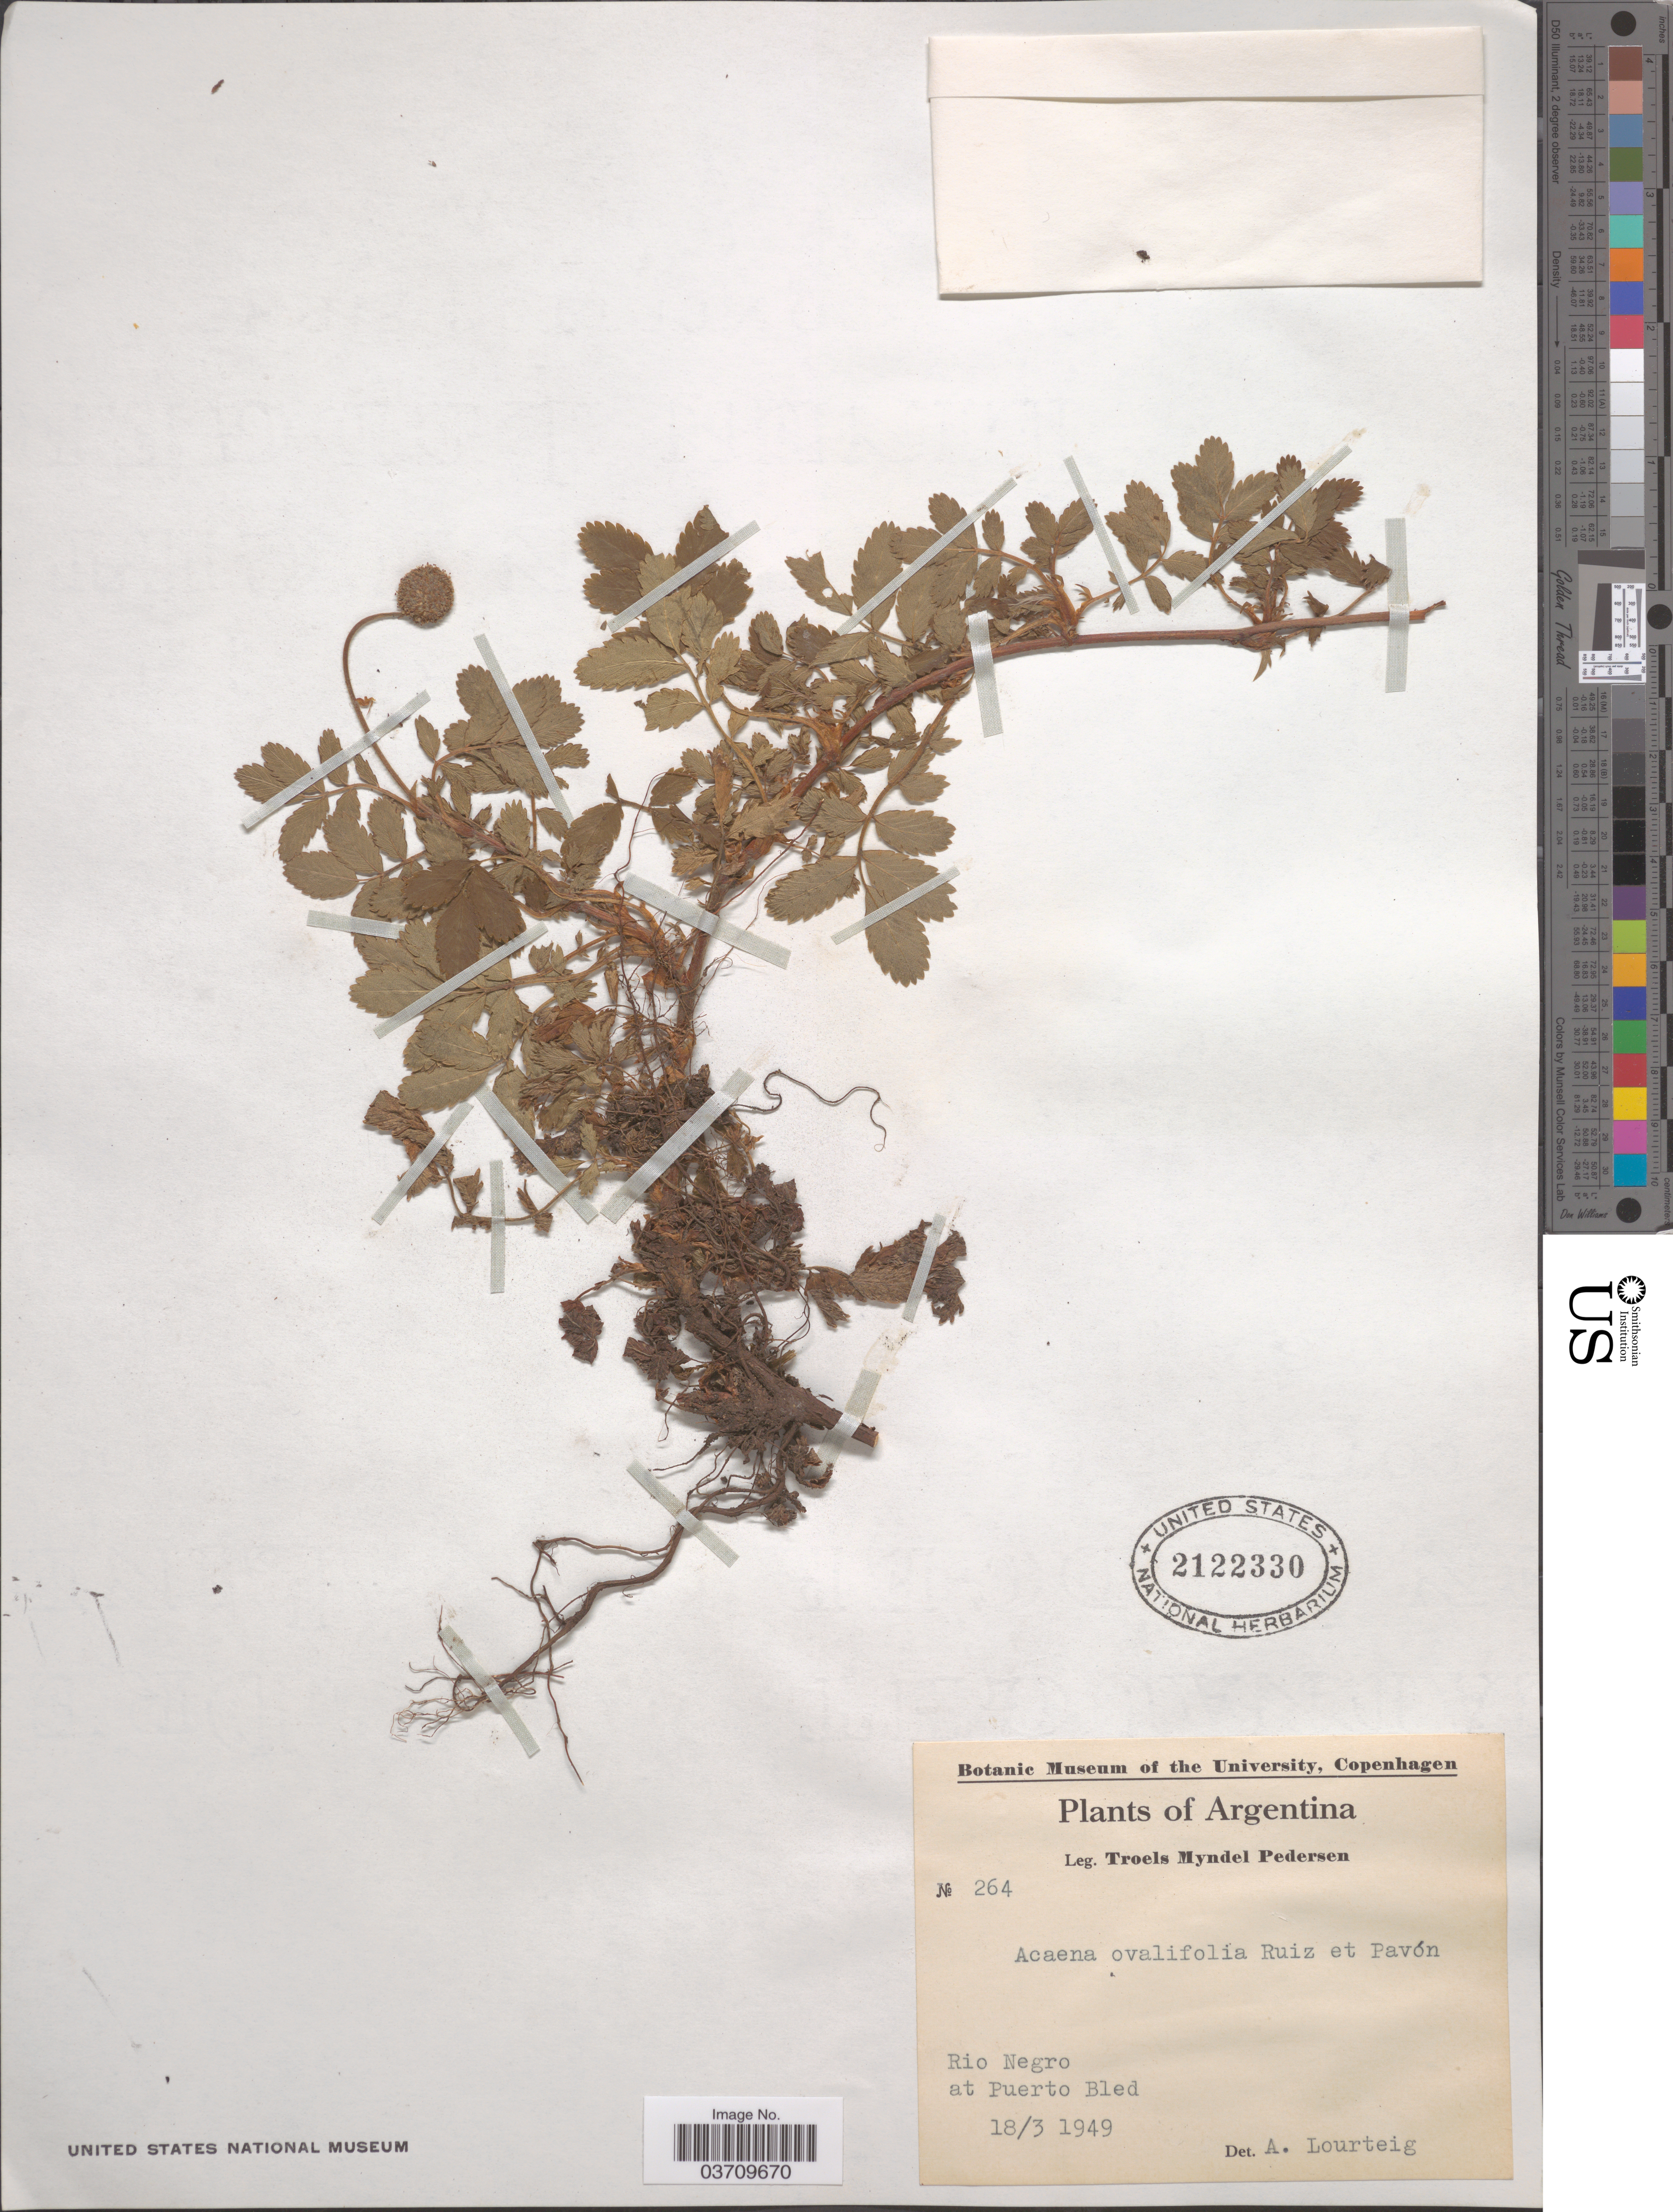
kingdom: Plantae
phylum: Tracheophyta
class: Magnoliopsida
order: Rosales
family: Rosaceae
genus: Acaena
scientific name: Acaena ovalifolia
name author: Ruiz & Pav.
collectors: T. Pederson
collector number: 264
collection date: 1949-03-18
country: Argentina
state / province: Rio Negro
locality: Puerto Bled.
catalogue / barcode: US 2122330